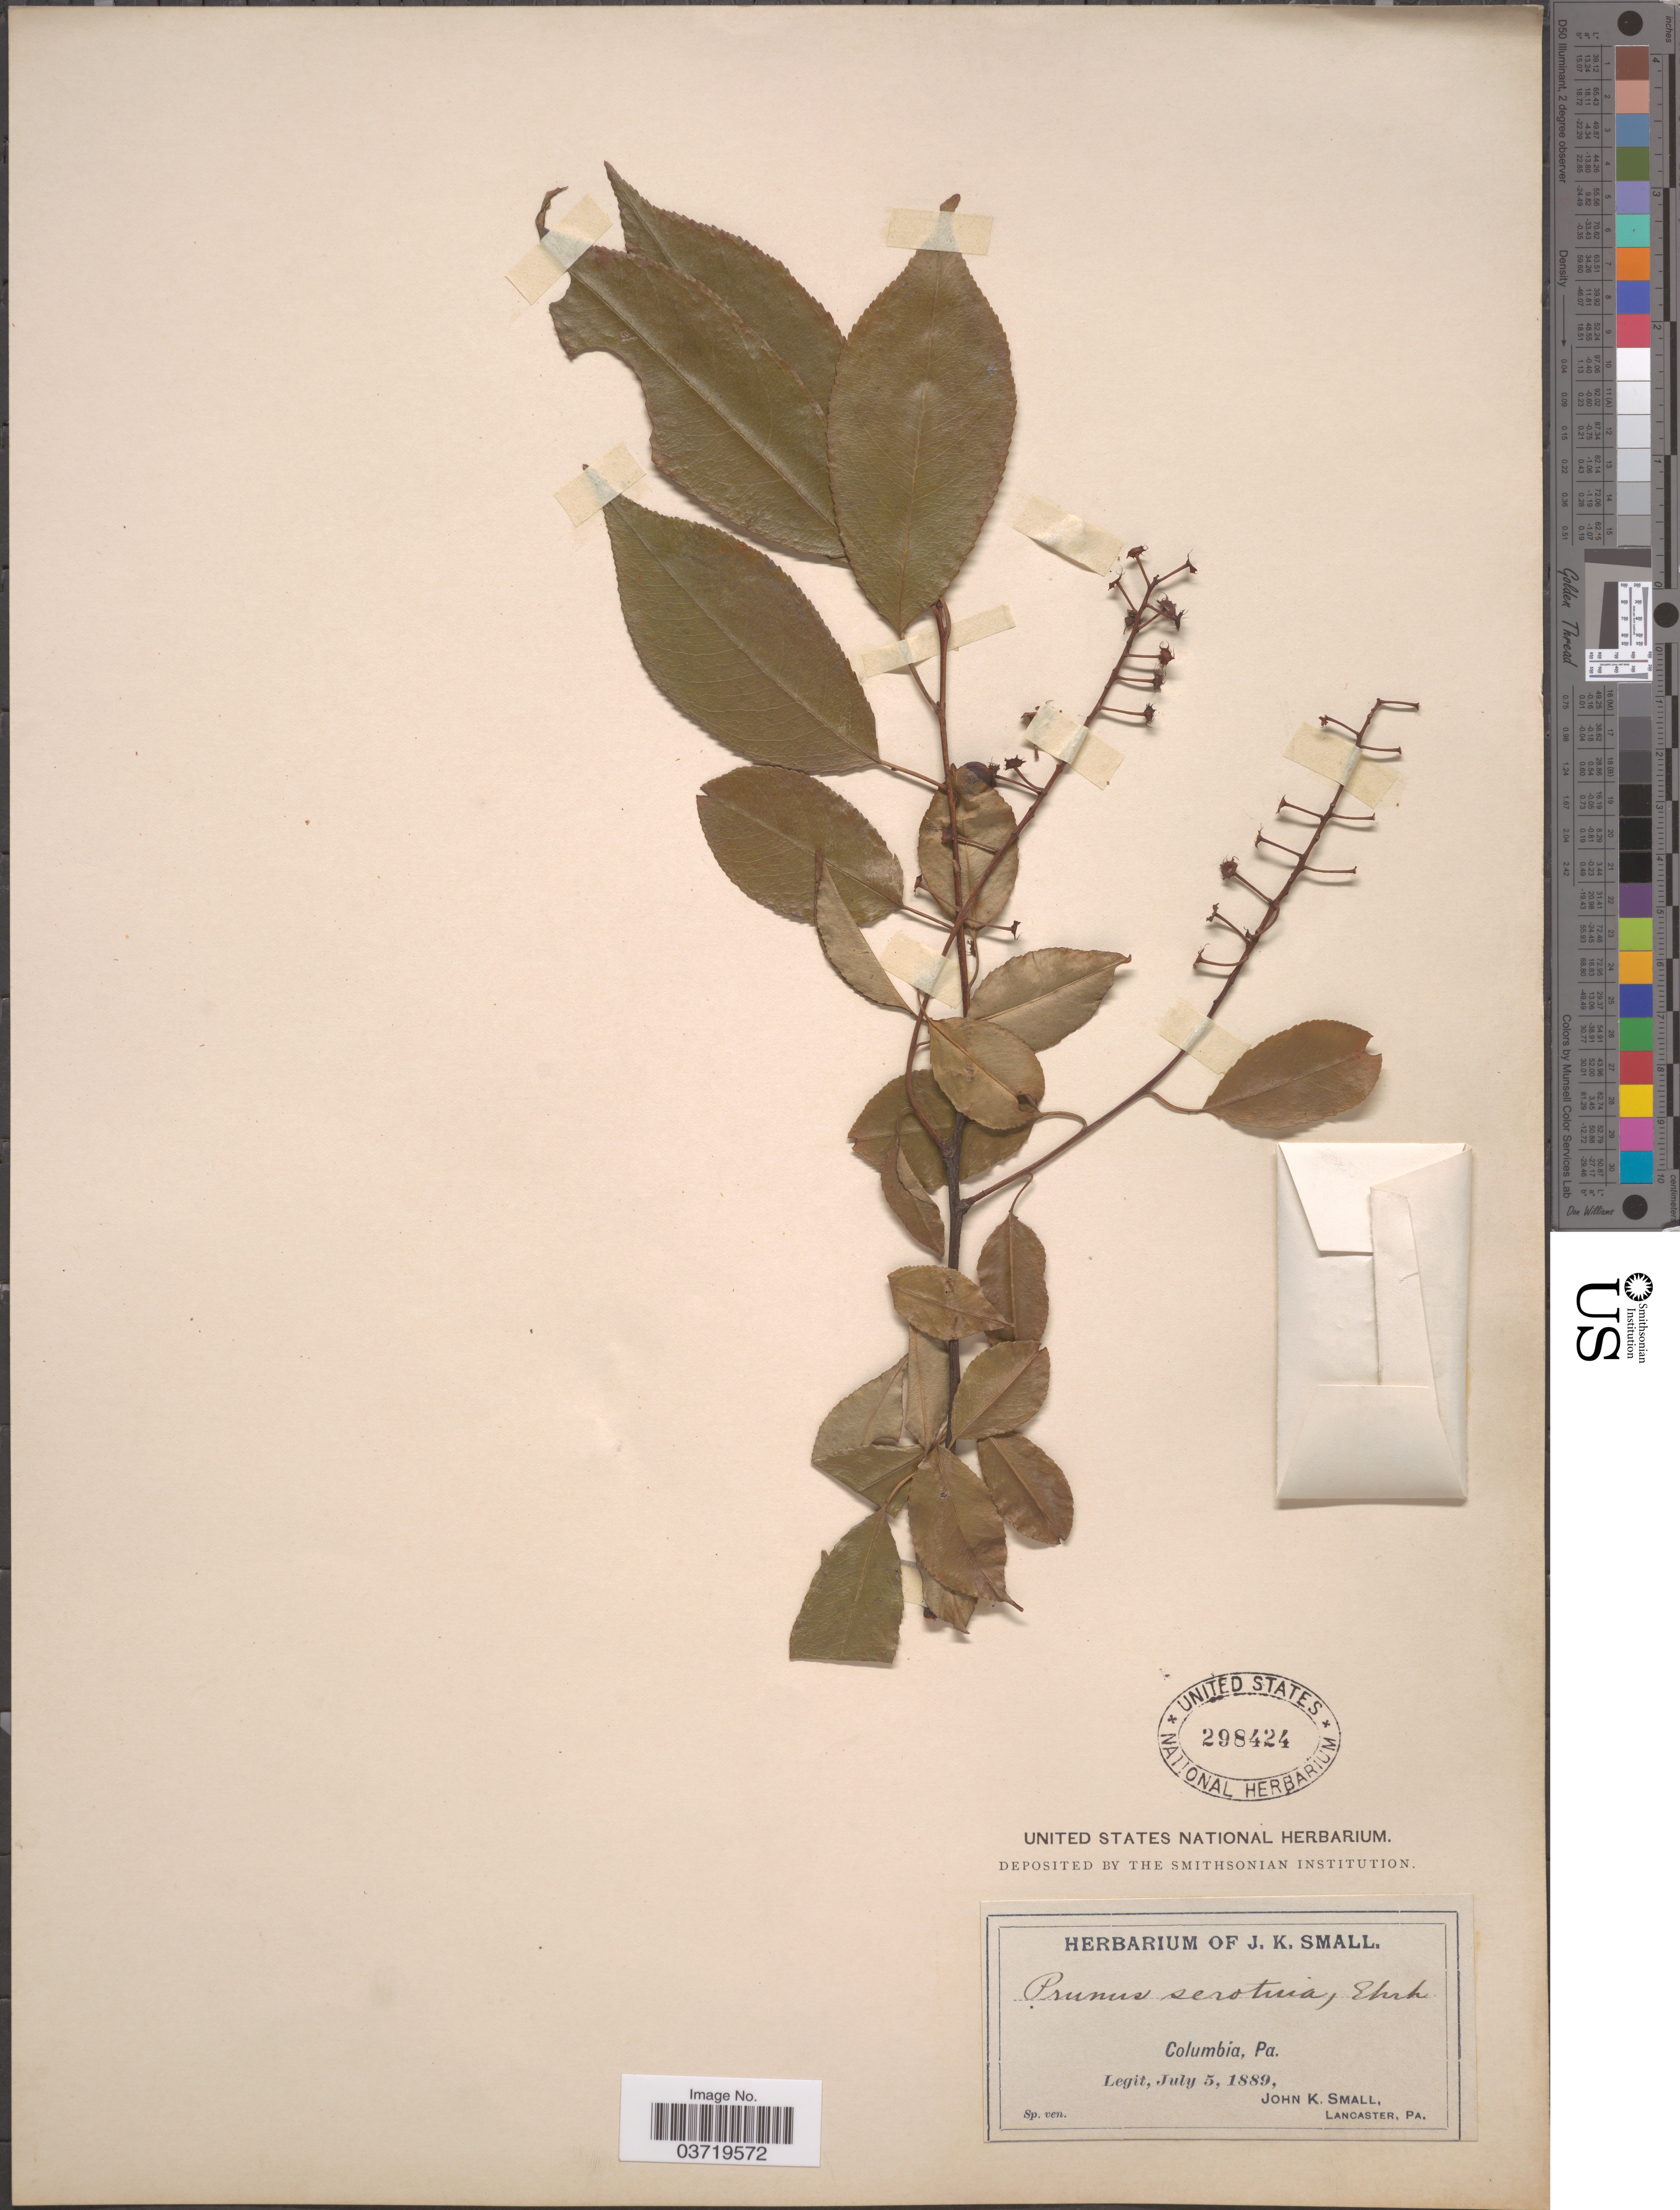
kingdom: Plantae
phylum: Tracheophyta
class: Magnoliopsida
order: Rosales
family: Rosaceae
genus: Prunus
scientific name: Prunus serotina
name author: Ehrh.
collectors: J. K. Small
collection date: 1889-07-05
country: United States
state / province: Pennsylvania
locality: Columbia.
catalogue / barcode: US 298424